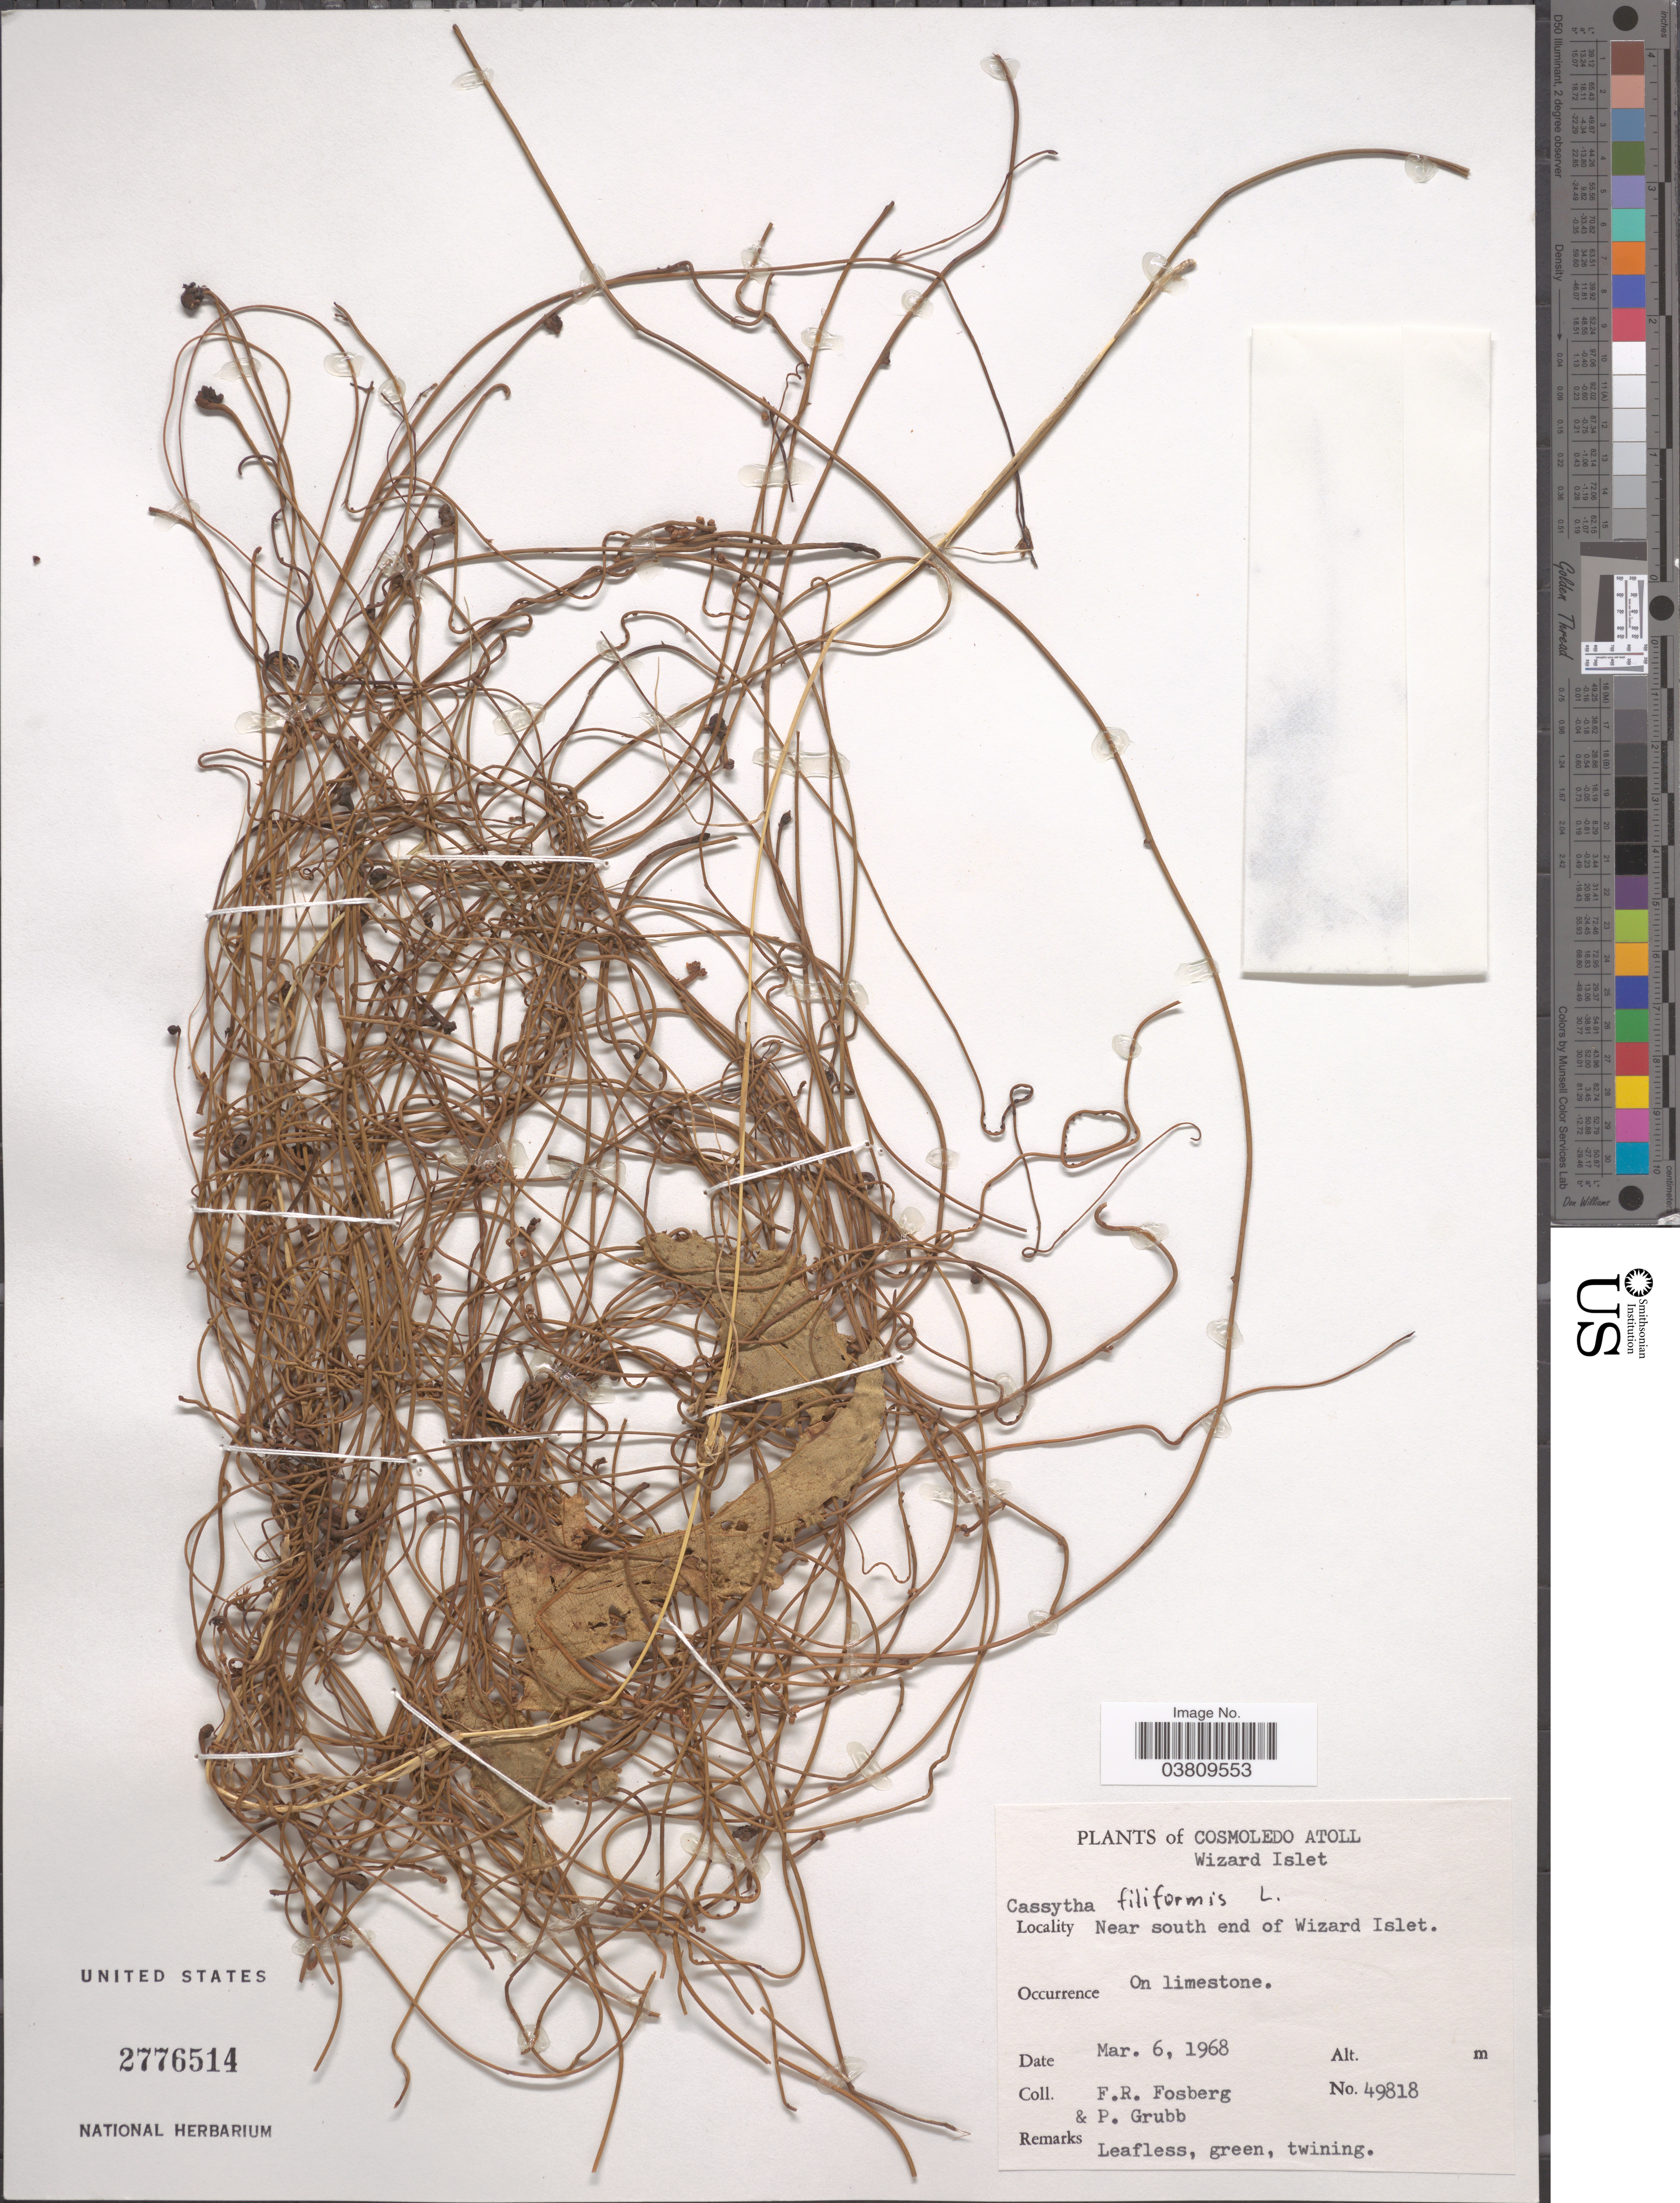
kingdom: Plantae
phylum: Tracheophyta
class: Magnoliopsida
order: Laurales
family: Lauraceae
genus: Cassytha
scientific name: Cassytha filiformis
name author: L.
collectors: F. R. Fosberg & P. J. Grubb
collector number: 49818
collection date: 1968-03-06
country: Seychelles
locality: Cosmoledo Atoll. Wizard Islet. Near south end of Wizard Islet.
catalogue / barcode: US 2776514